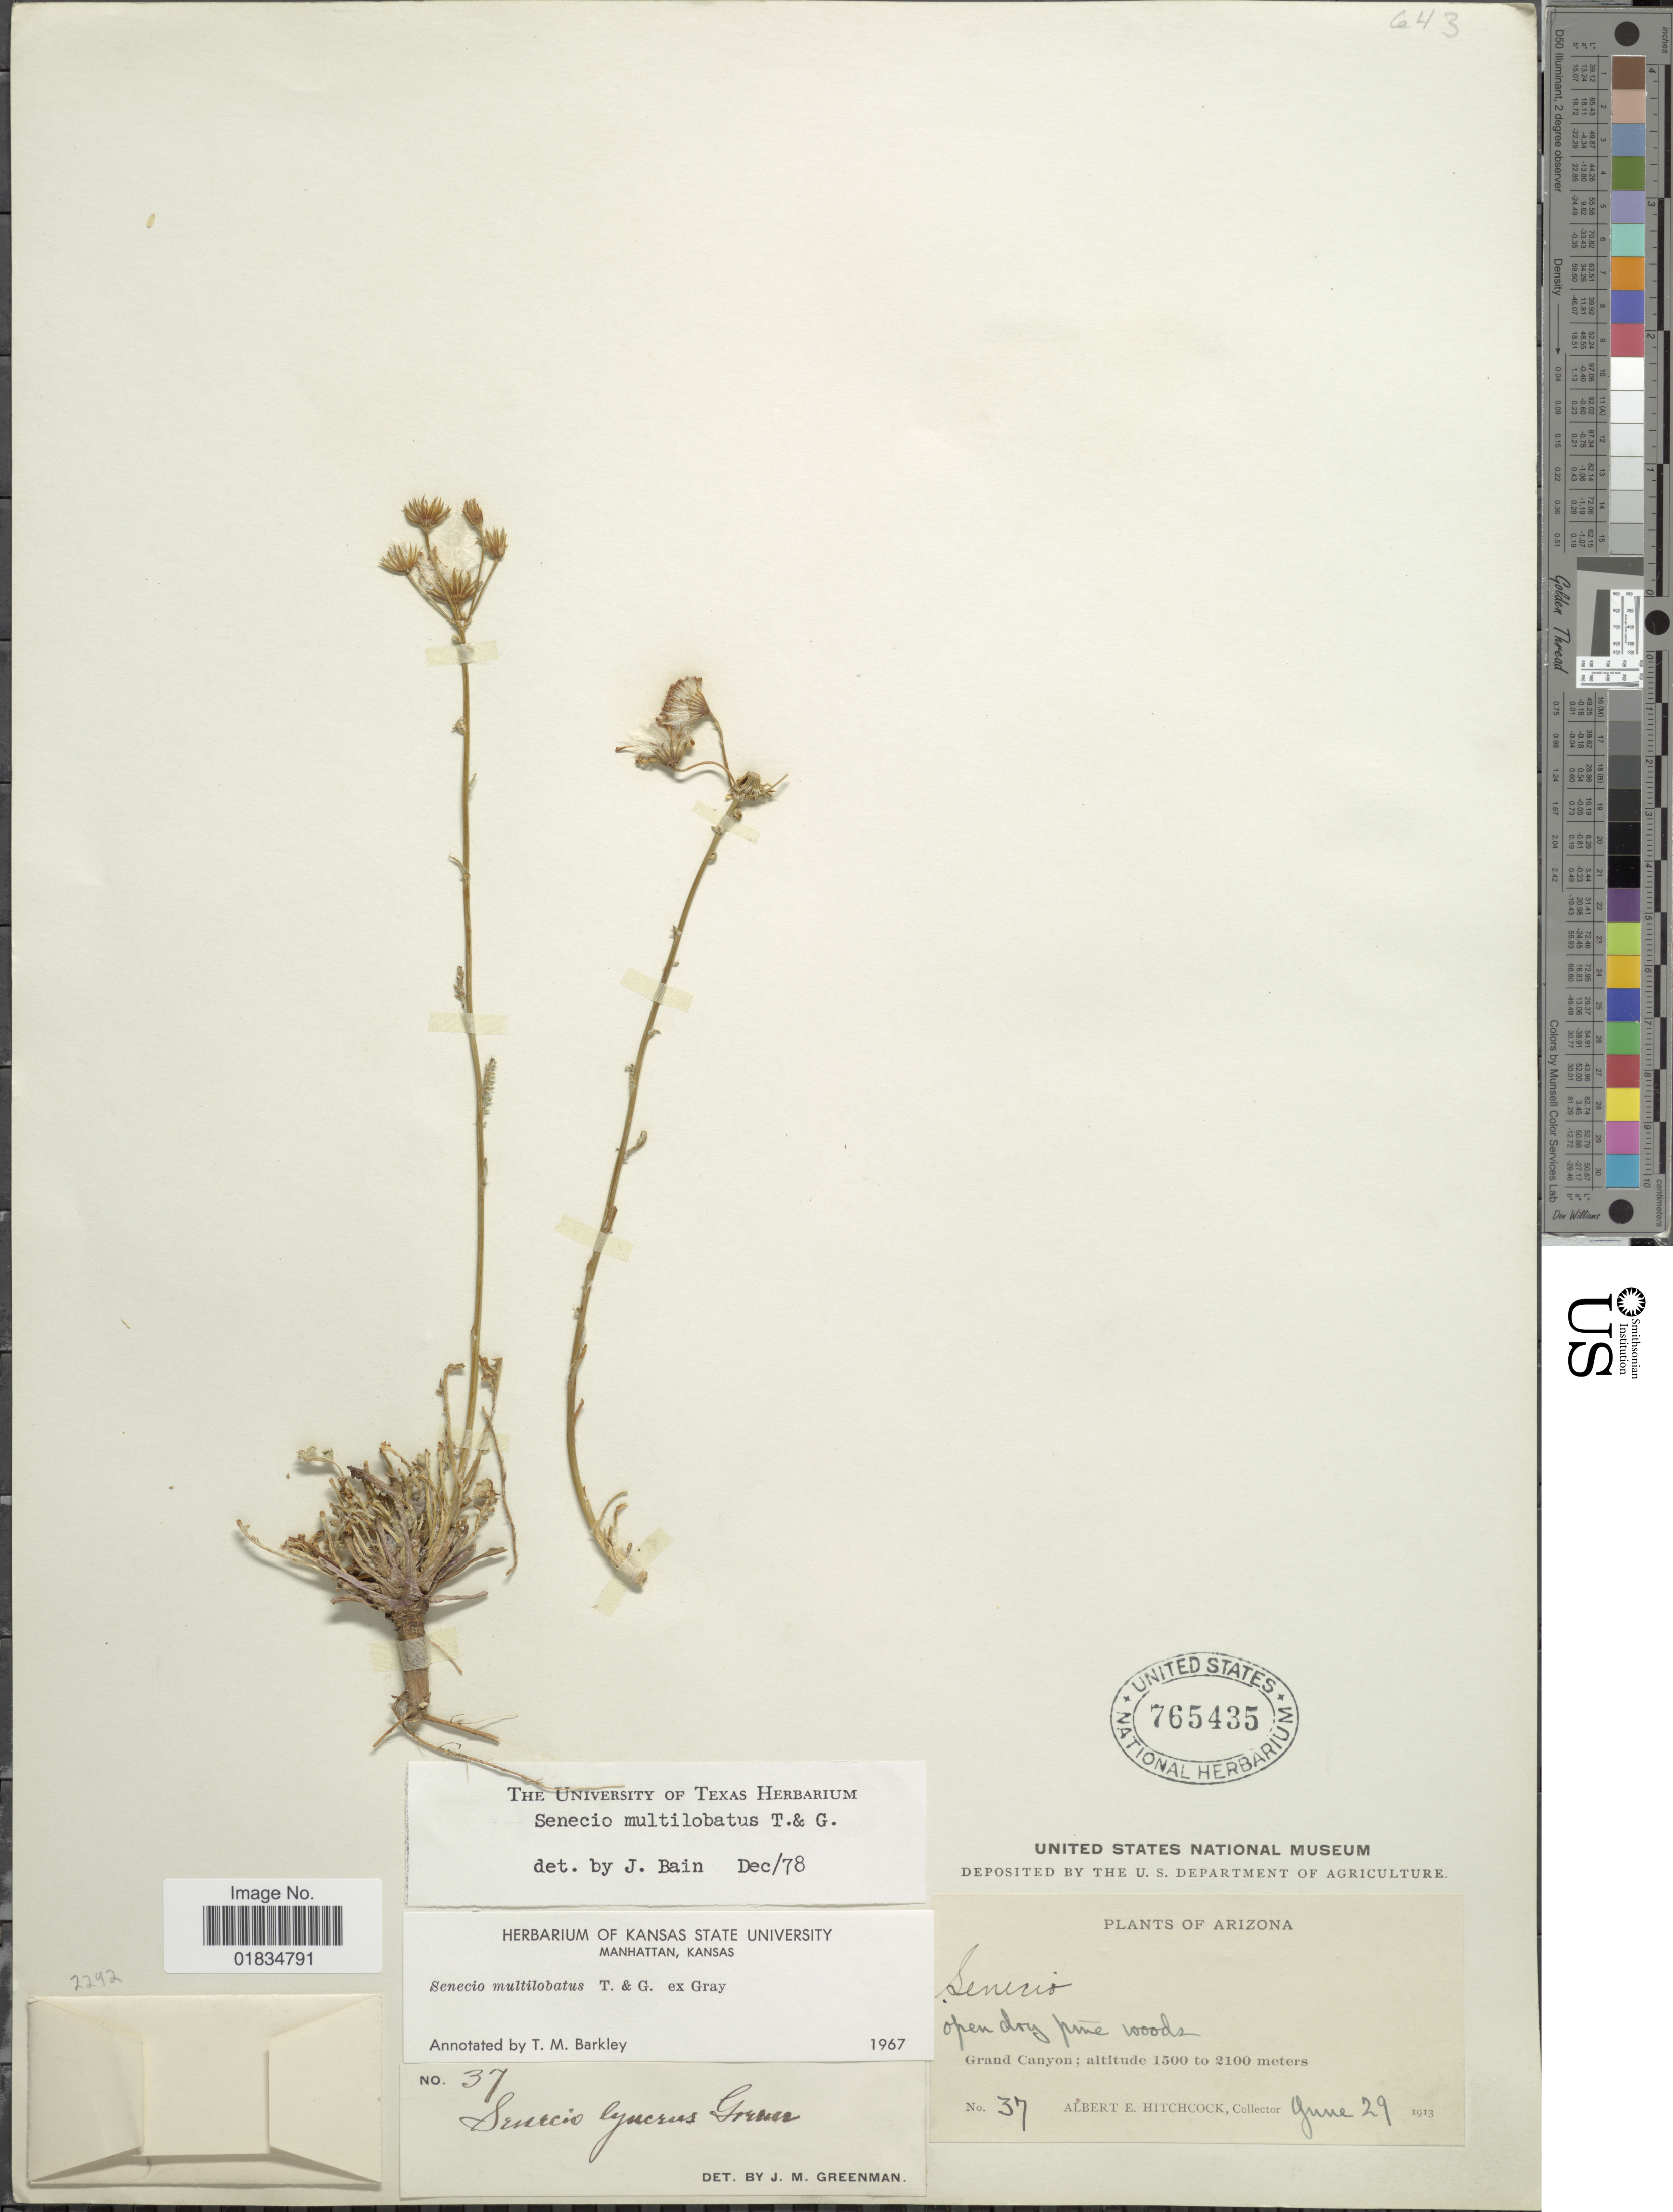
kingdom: Plantae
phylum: Tracheophyta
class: Magnoliopsida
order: Asterales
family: Asteraceae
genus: Senecio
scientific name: Senecio multicapitatus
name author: Greenm.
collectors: A. Hitchcock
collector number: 37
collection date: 1913-06-29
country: United States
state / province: Arizona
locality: Grand Canyon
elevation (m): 1500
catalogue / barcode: US 765435